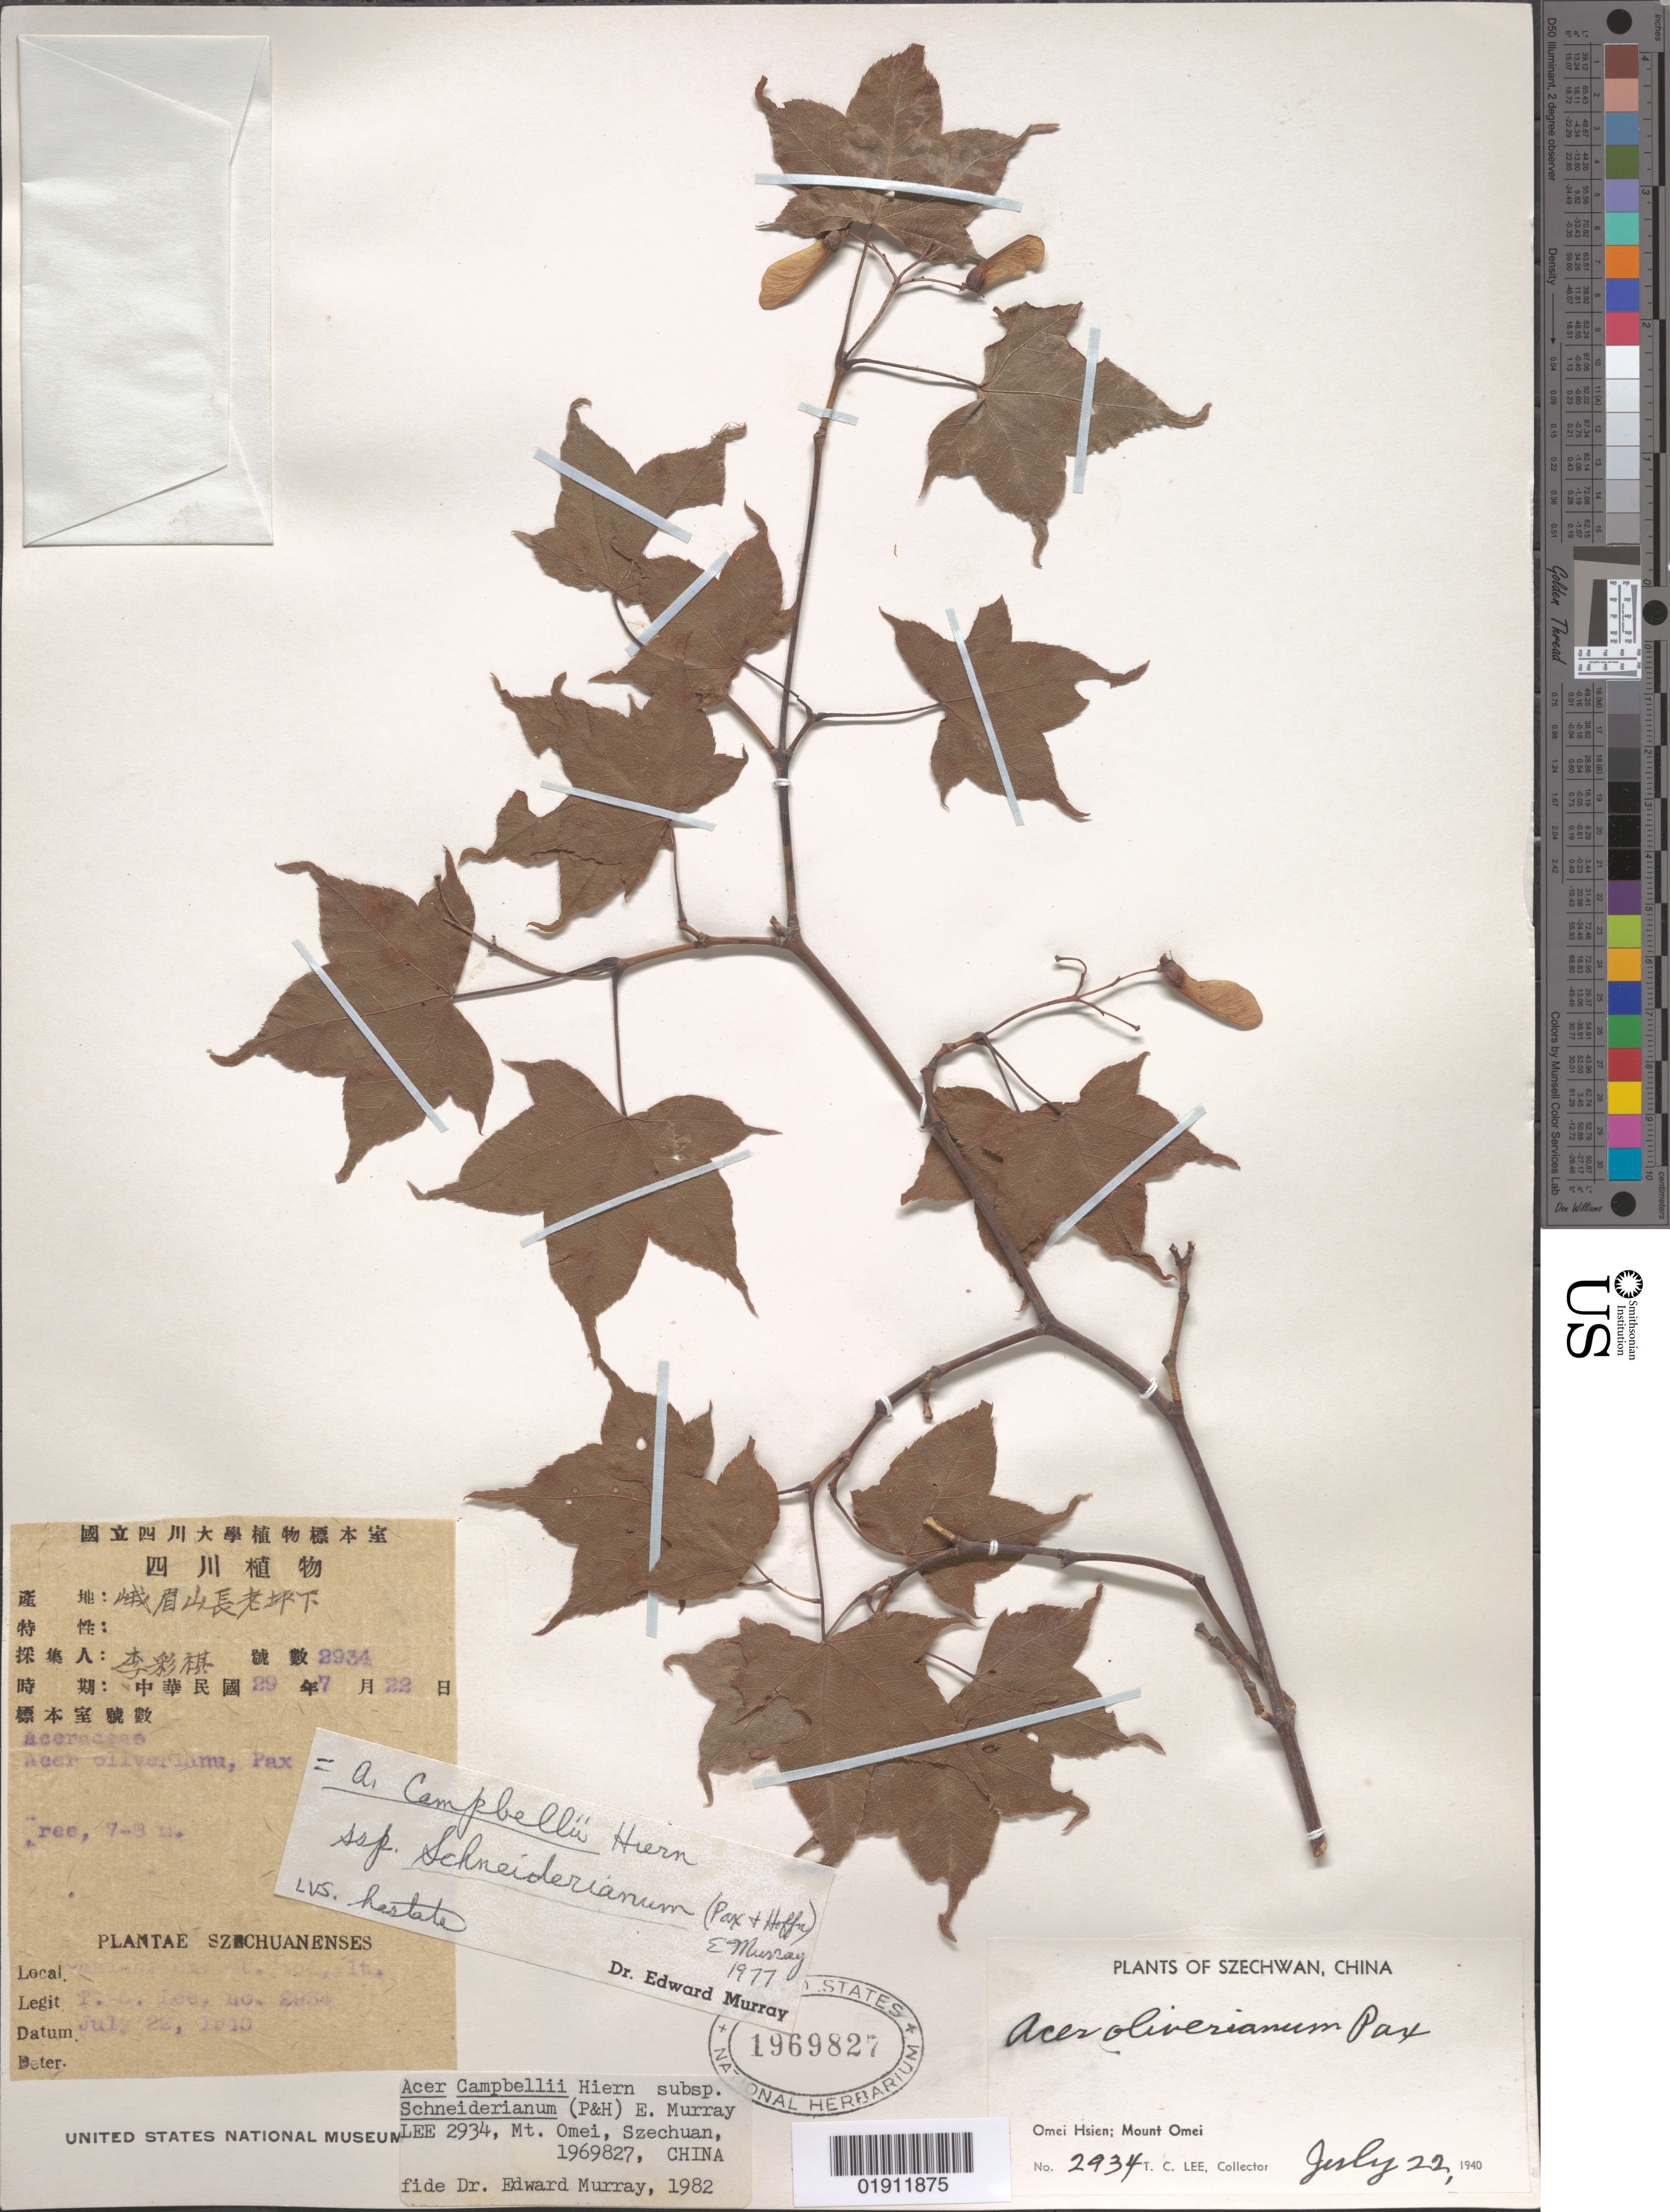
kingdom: Plantae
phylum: Tracheophyta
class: Magnoliopsida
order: Sapindales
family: Sapindaceae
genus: Acer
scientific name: Acer campbellii subsp. schneiderianum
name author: (Pax & K. Hoffm.) A.E. Murray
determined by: Murray, Edward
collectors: T. Lee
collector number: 2934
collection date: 1940-07-22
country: China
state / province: Sichuan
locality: Sxechwan [Sichuan], Omei Hsien, Mount Omei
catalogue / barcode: US 1969827